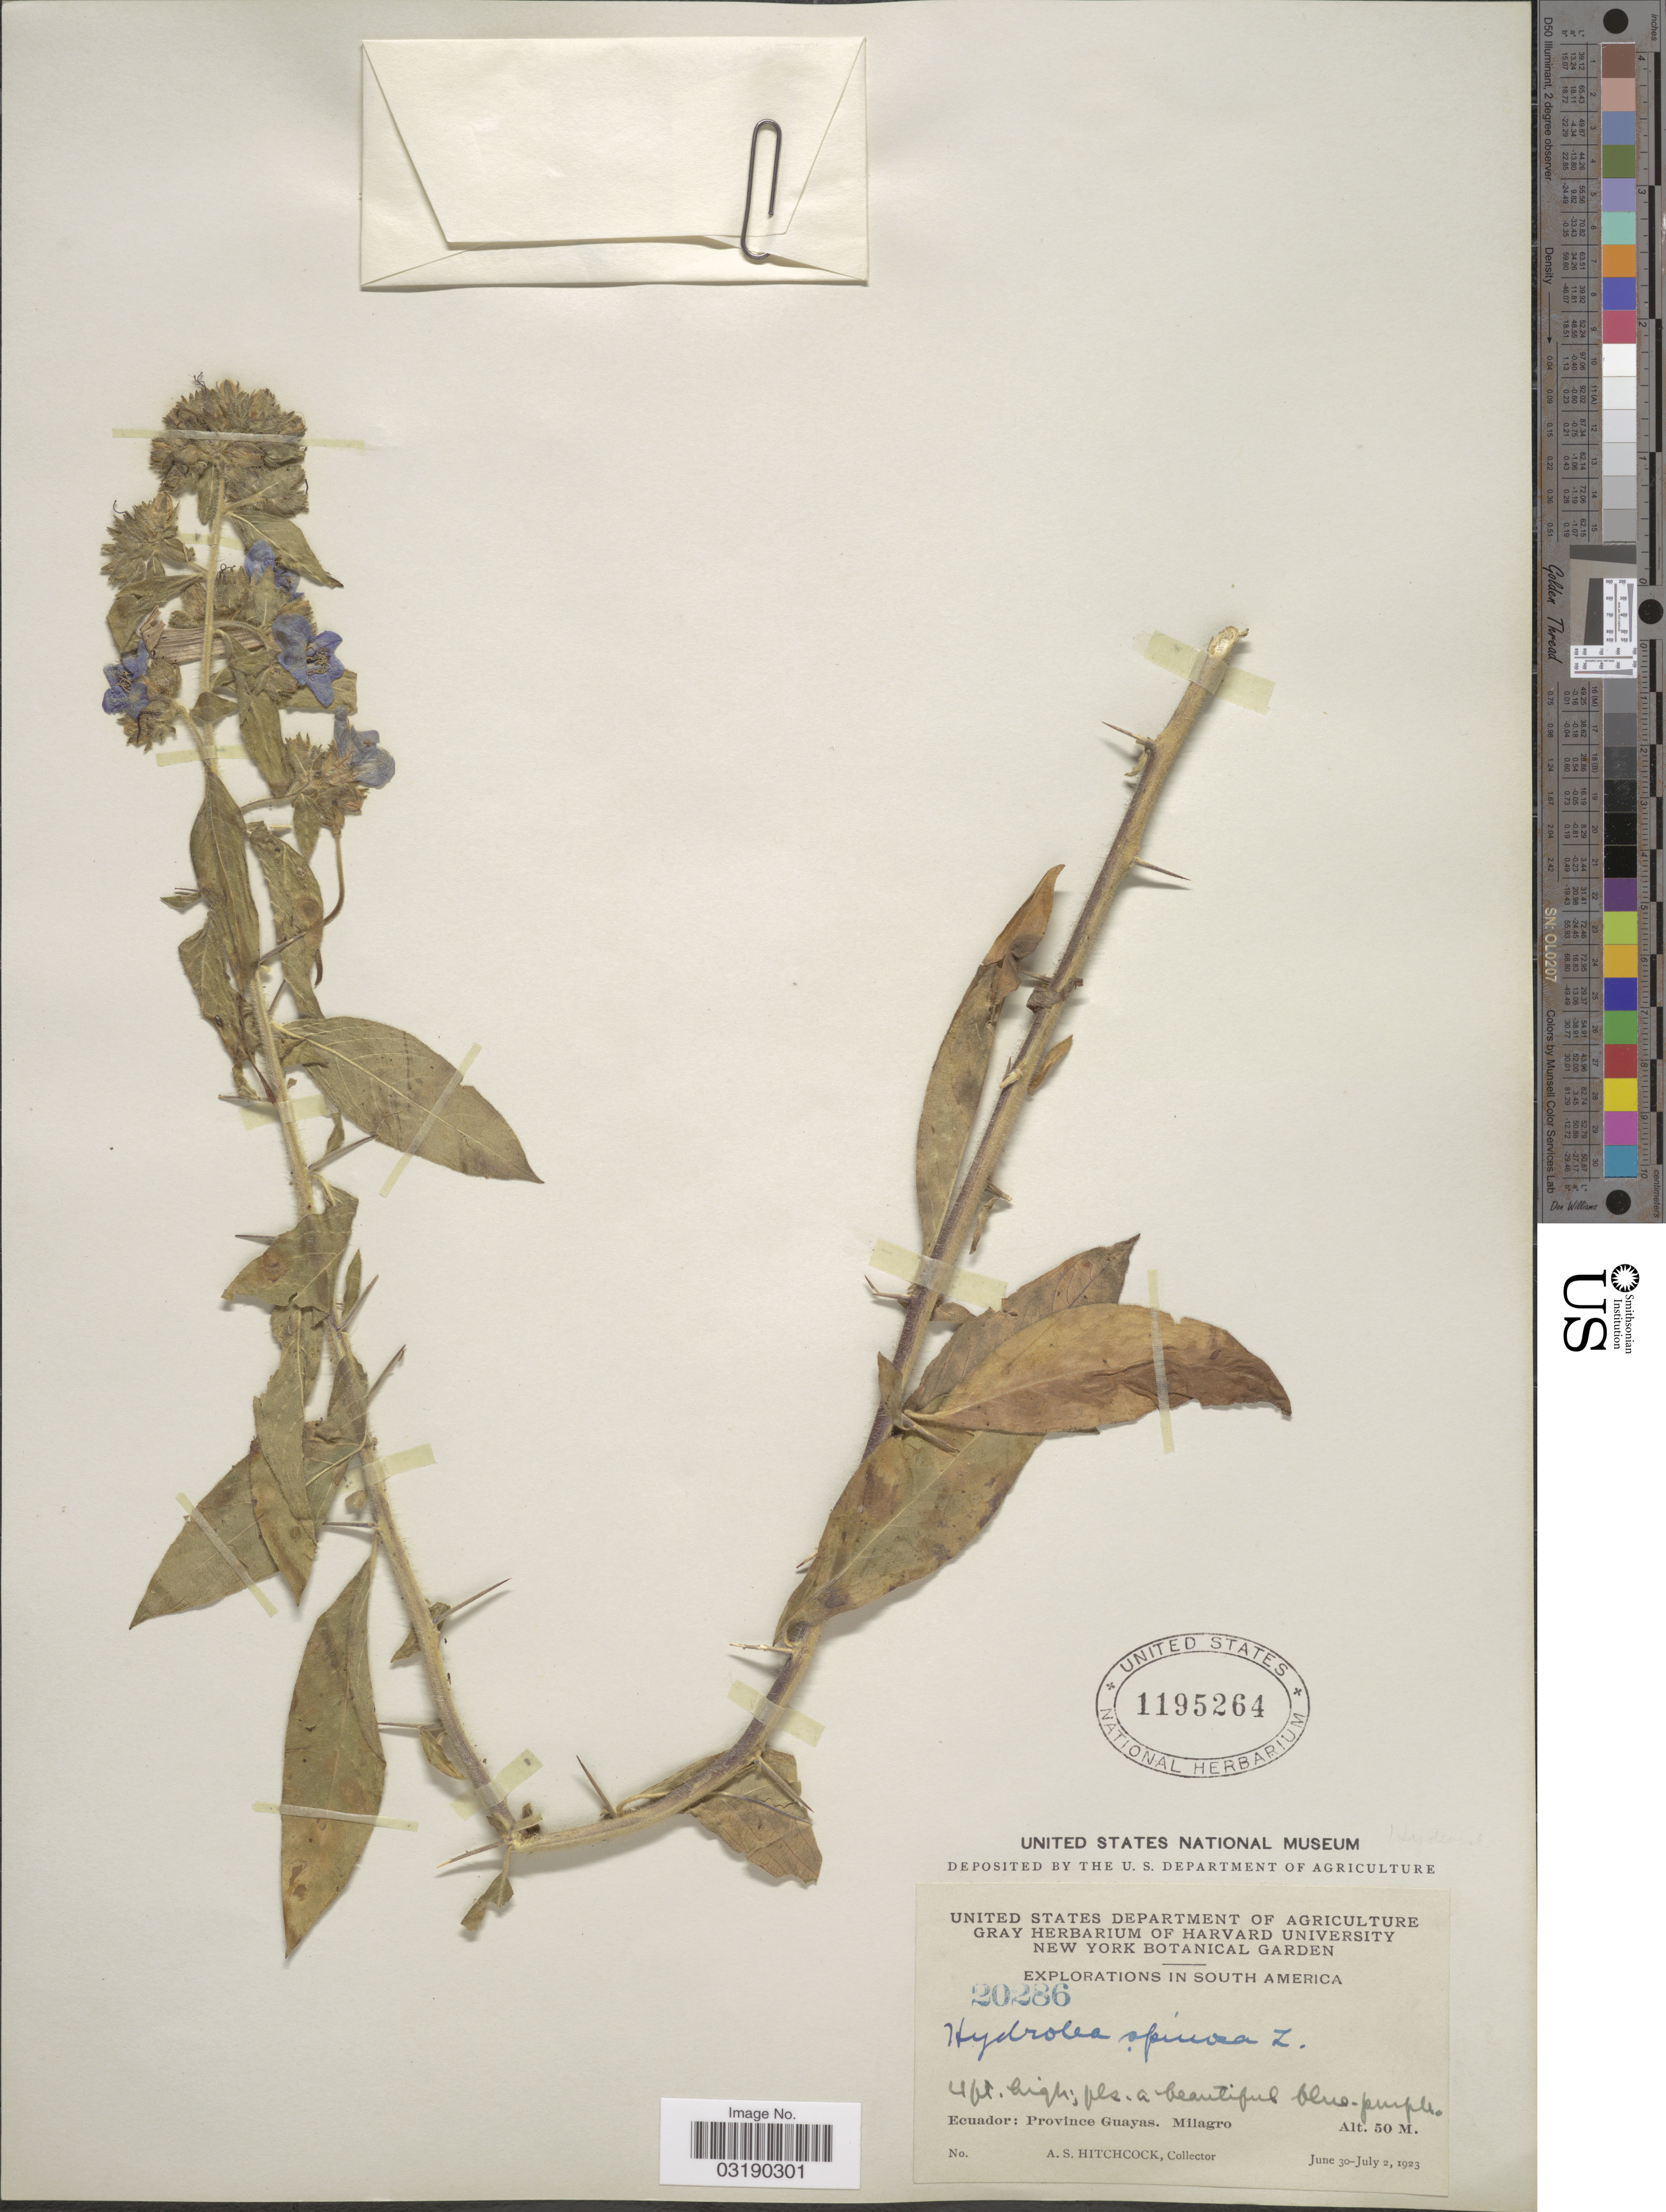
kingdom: Plantae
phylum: Tracheophyta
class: Magnoliopsida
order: Solanales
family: Hydroleaceae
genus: Hydrolea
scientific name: Hydrolea spinosa var. spinosa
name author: L.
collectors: A. S. Hitchcock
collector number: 20286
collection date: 1923-06-30/1923-07-02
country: Ecuador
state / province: Guayas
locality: Province Guayas. Milagro.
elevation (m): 50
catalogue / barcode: US 1195264